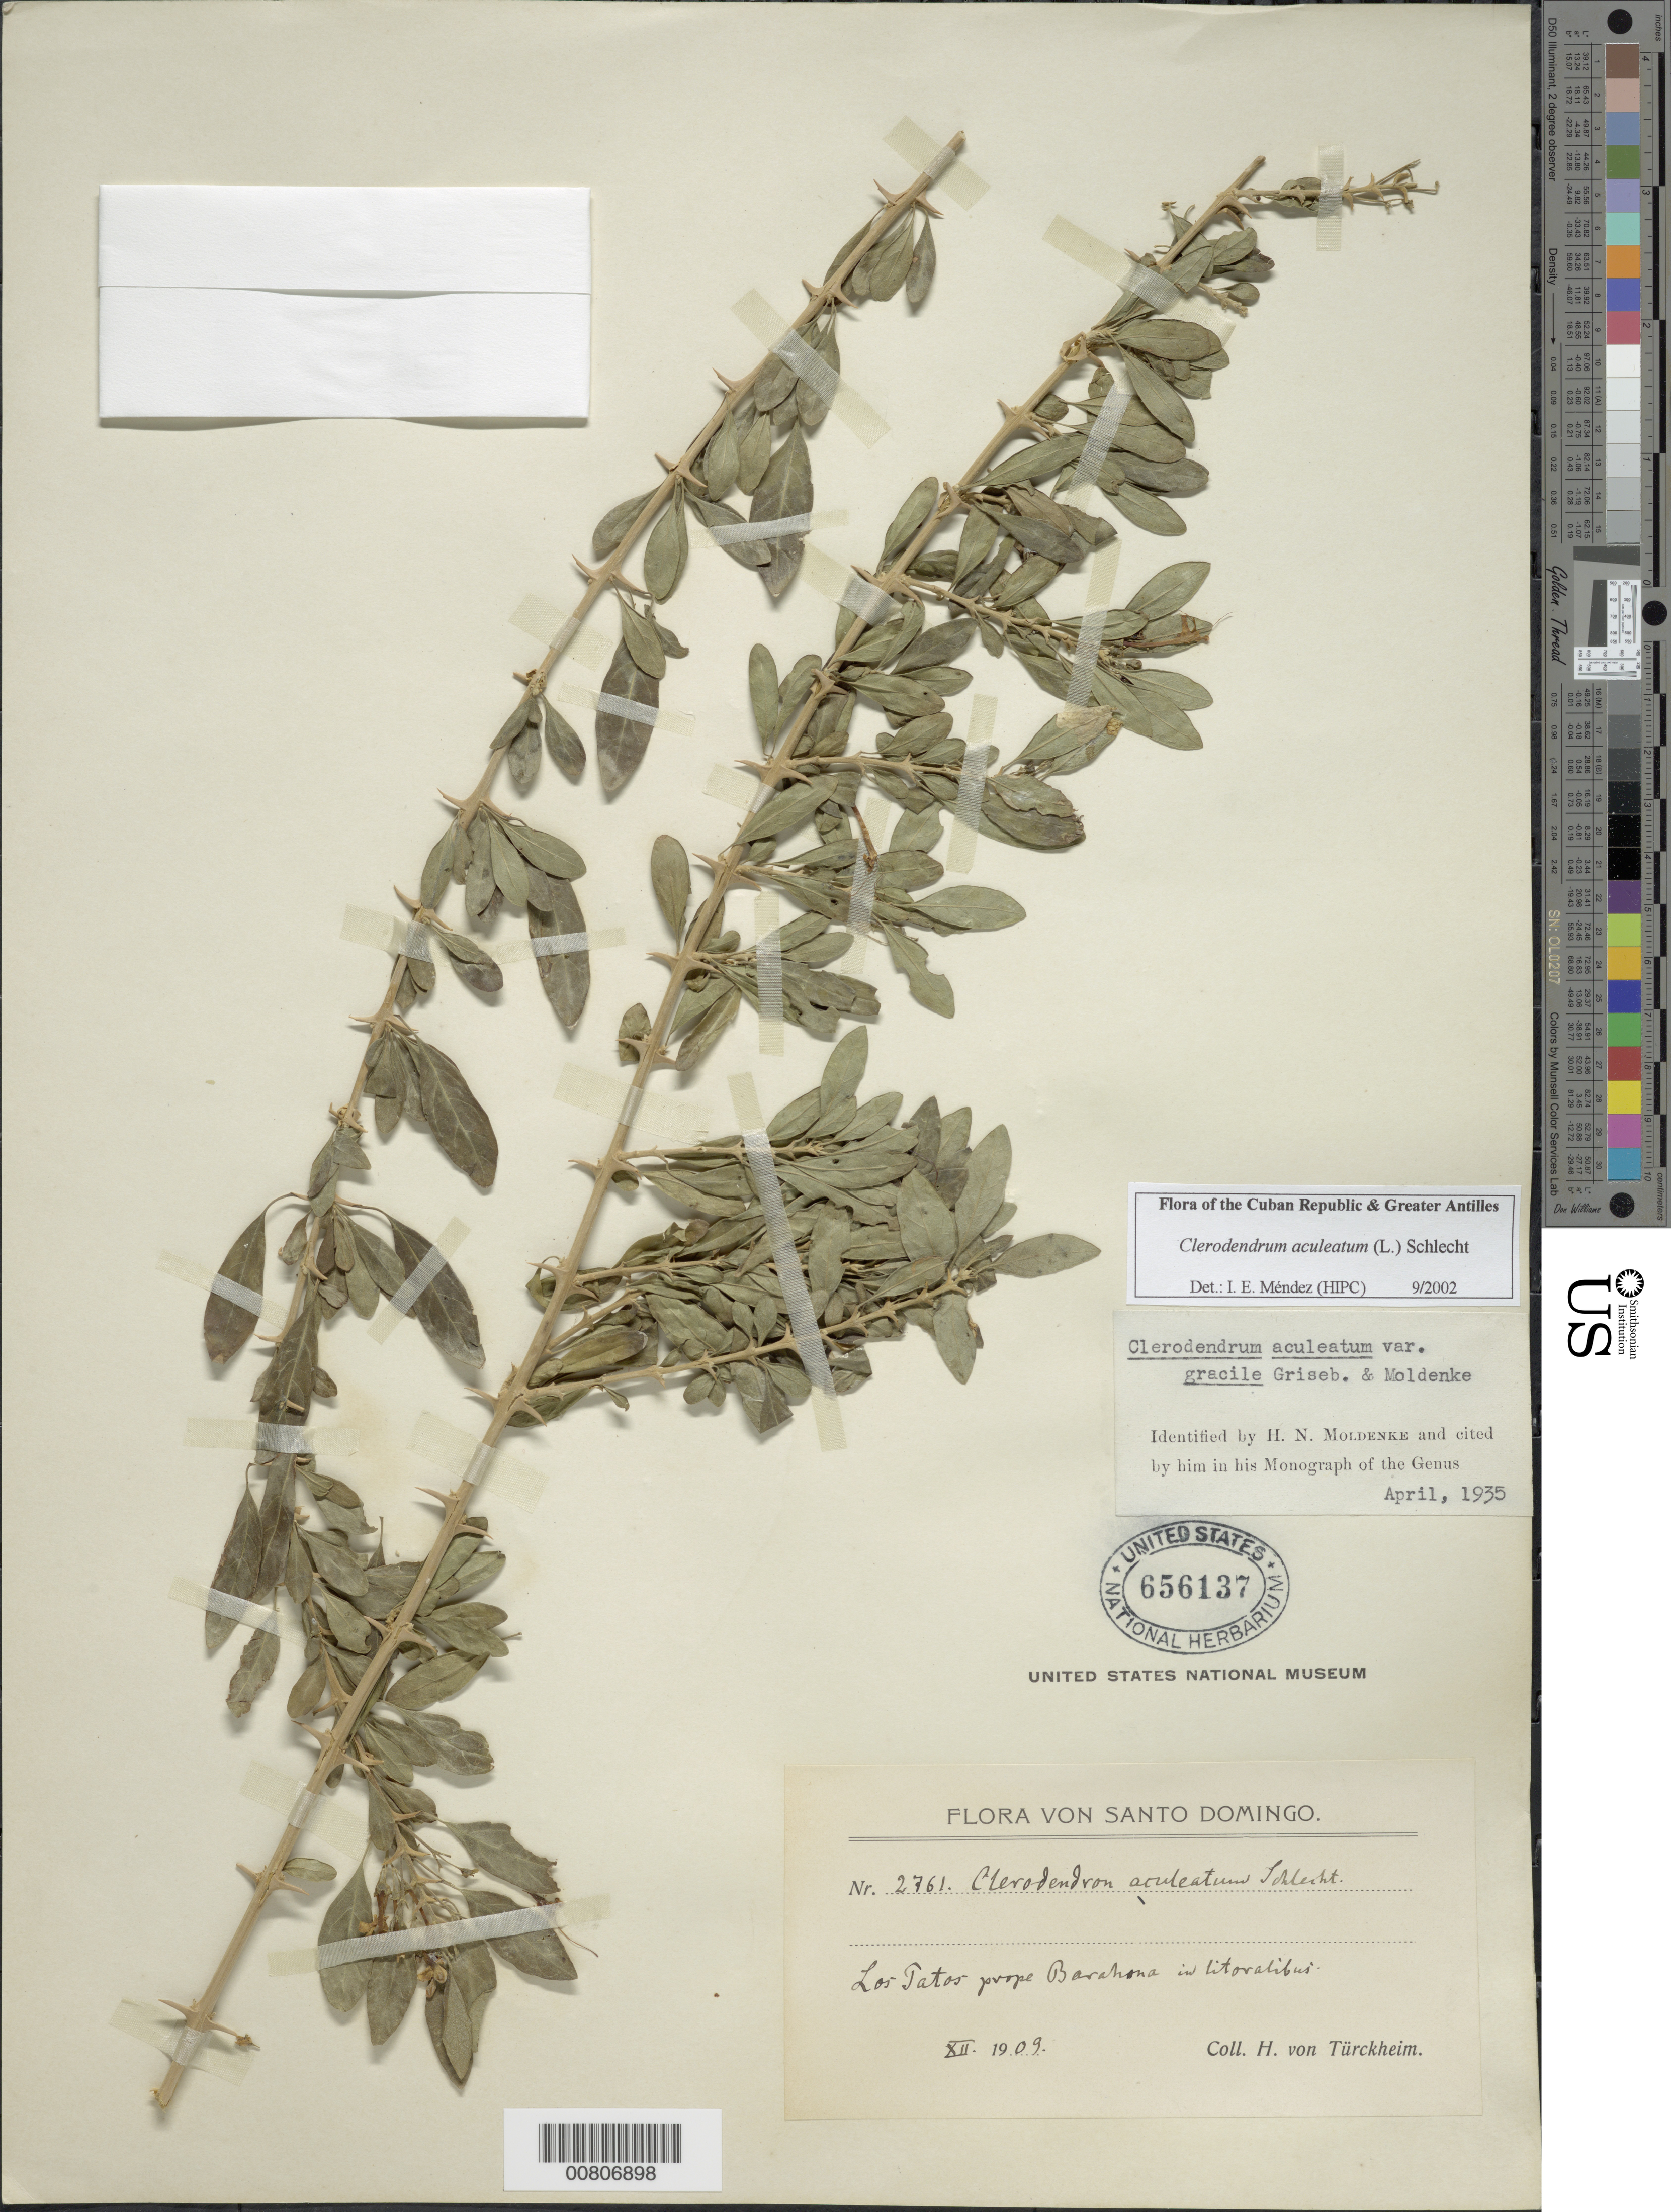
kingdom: Plantae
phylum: Tracheophyta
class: Magnoliopsida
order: Lamiales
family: Lamiaceae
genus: Clerodendrum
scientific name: Clerodendrum aculeatum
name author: (L.) Schltdl.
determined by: Méndez, Isidro E., (HIPC)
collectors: H. von Türckheim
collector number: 2761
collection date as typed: Dec 1909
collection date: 1909-12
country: Dominican Republic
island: Hispaniola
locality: Los Tatos, near Barahona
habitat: In litoralibus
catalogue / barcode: US 656137